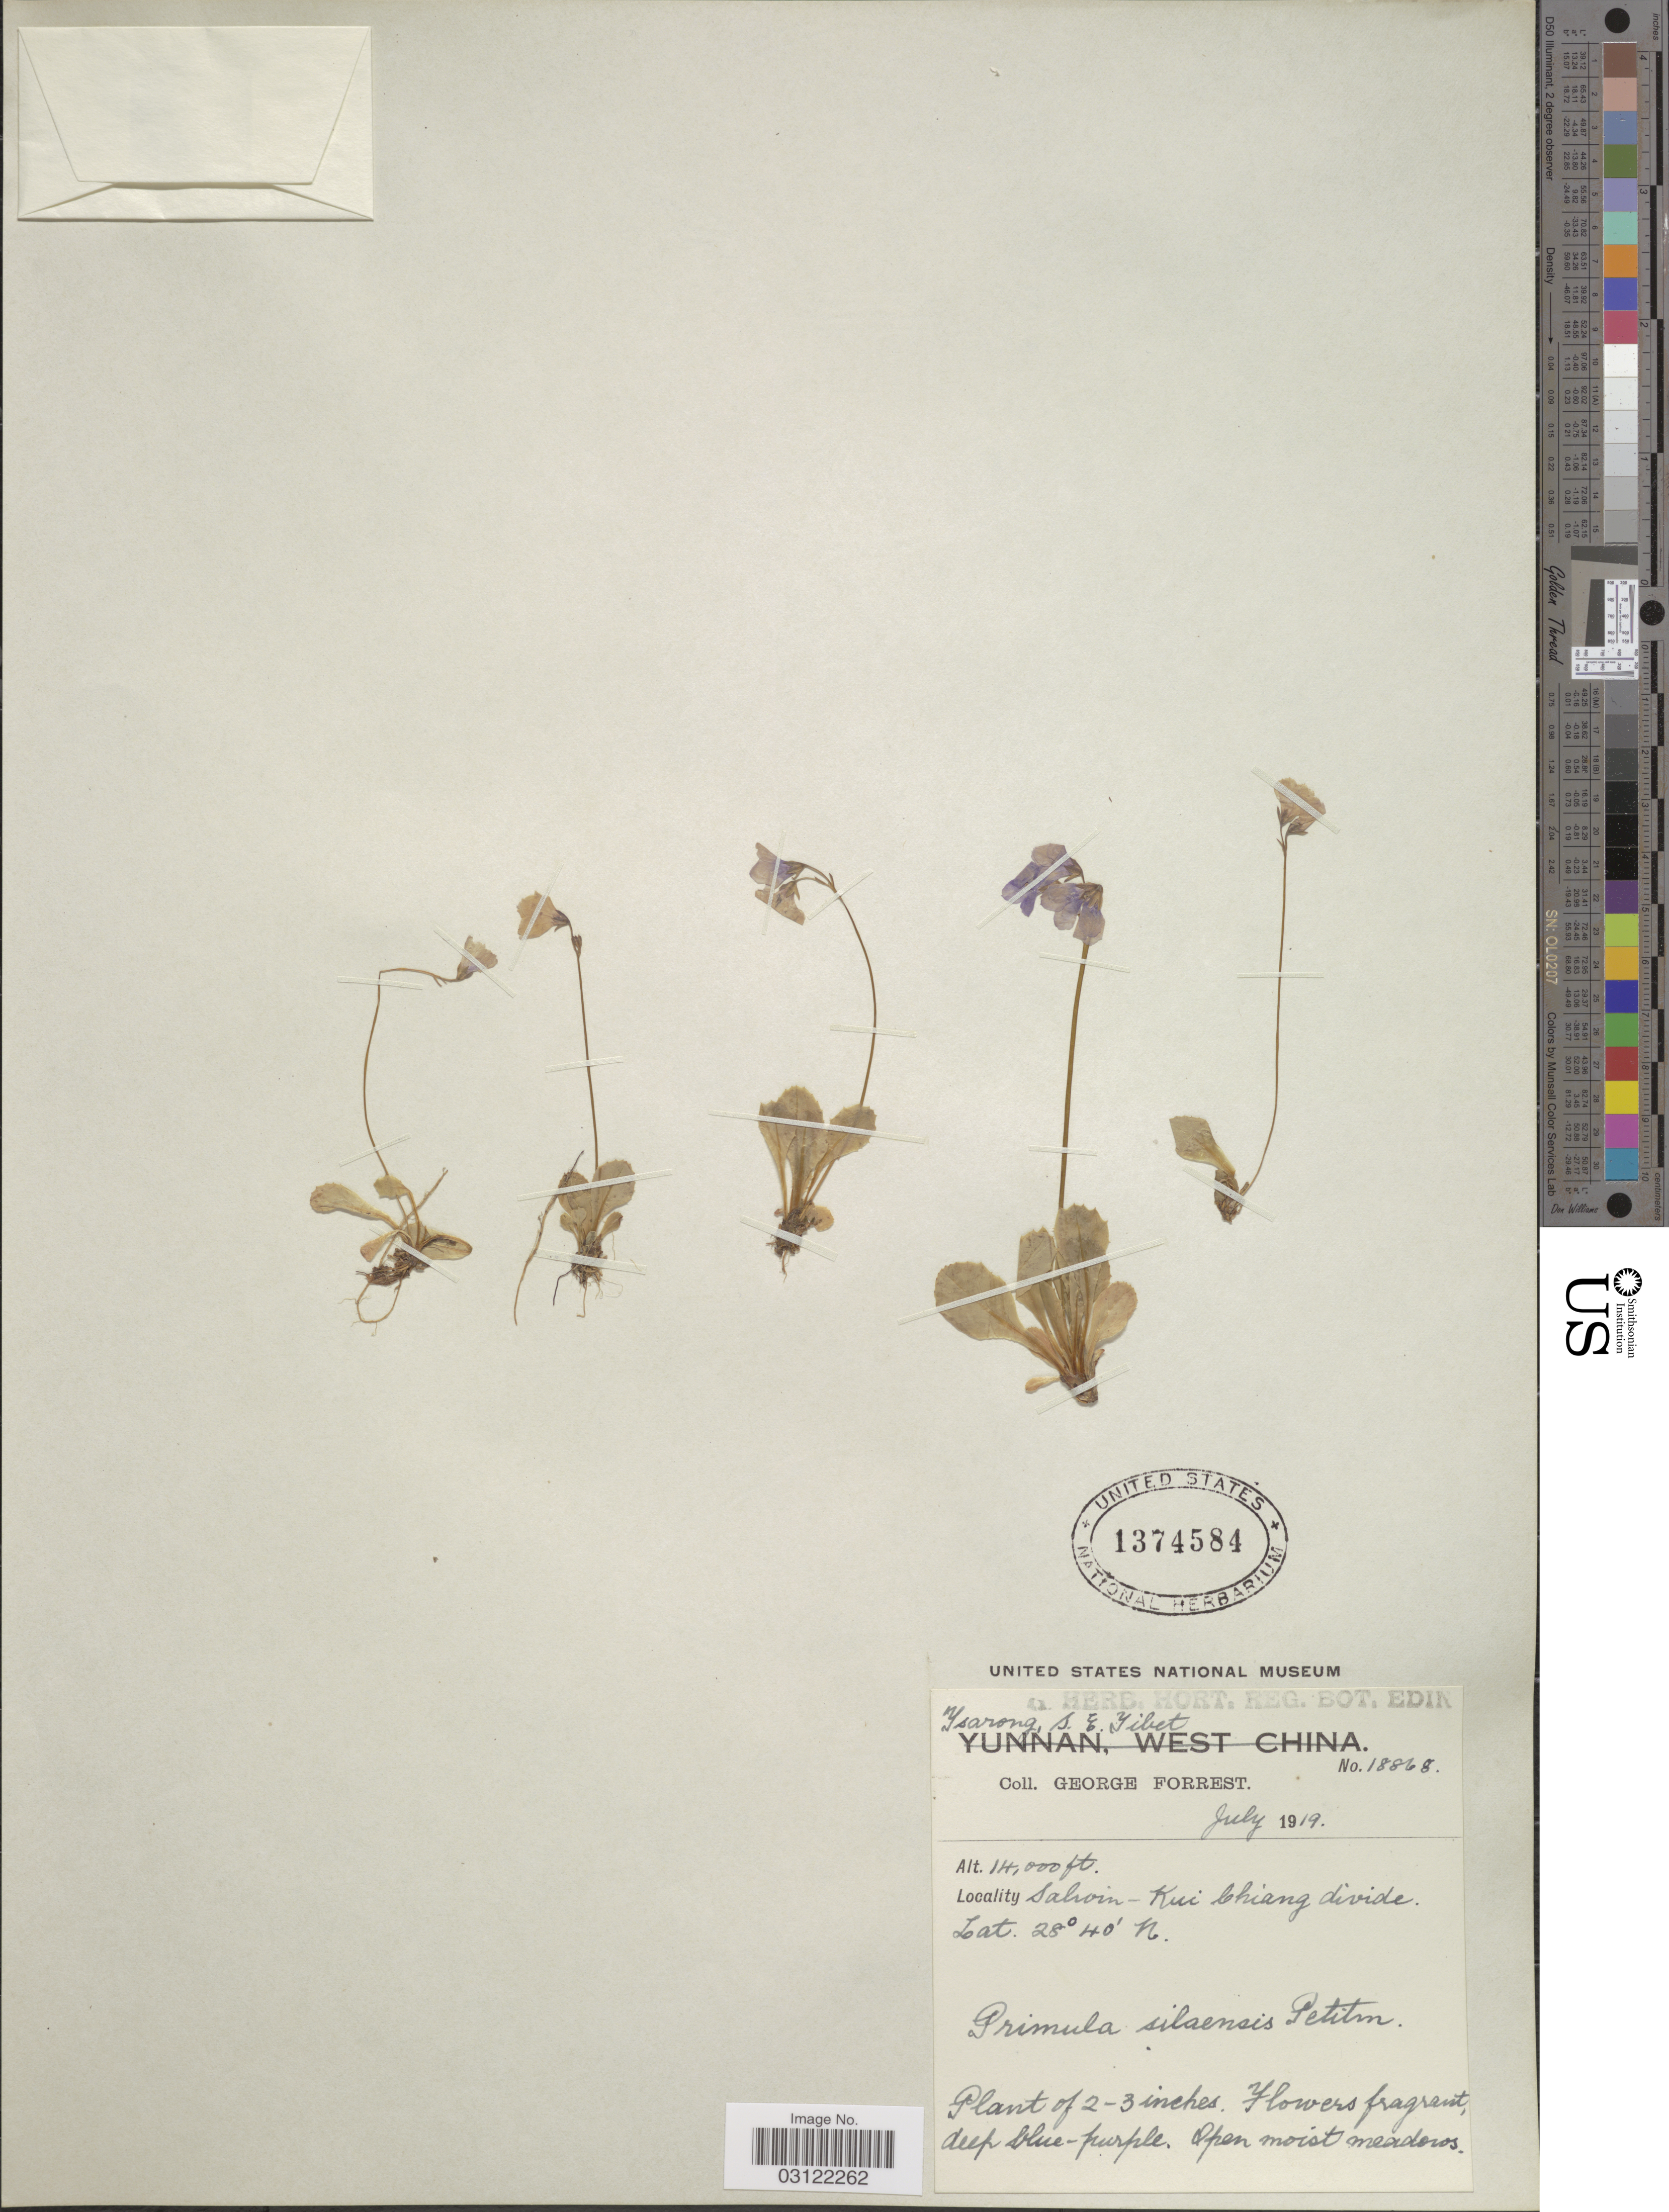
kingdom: Plantae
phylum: Tracheophyta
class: Magnoliopsida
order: Ericales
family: Primulaceae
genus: Primula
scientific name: Primula silaensis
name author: Petitm.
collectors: G. Forrest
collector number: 18868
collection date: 1919-07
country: China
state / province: Xizang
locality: Tsarong, S. E. Tibet. Salwin-Kui Chiang divide.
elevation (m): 4267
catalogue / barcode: US 1374584